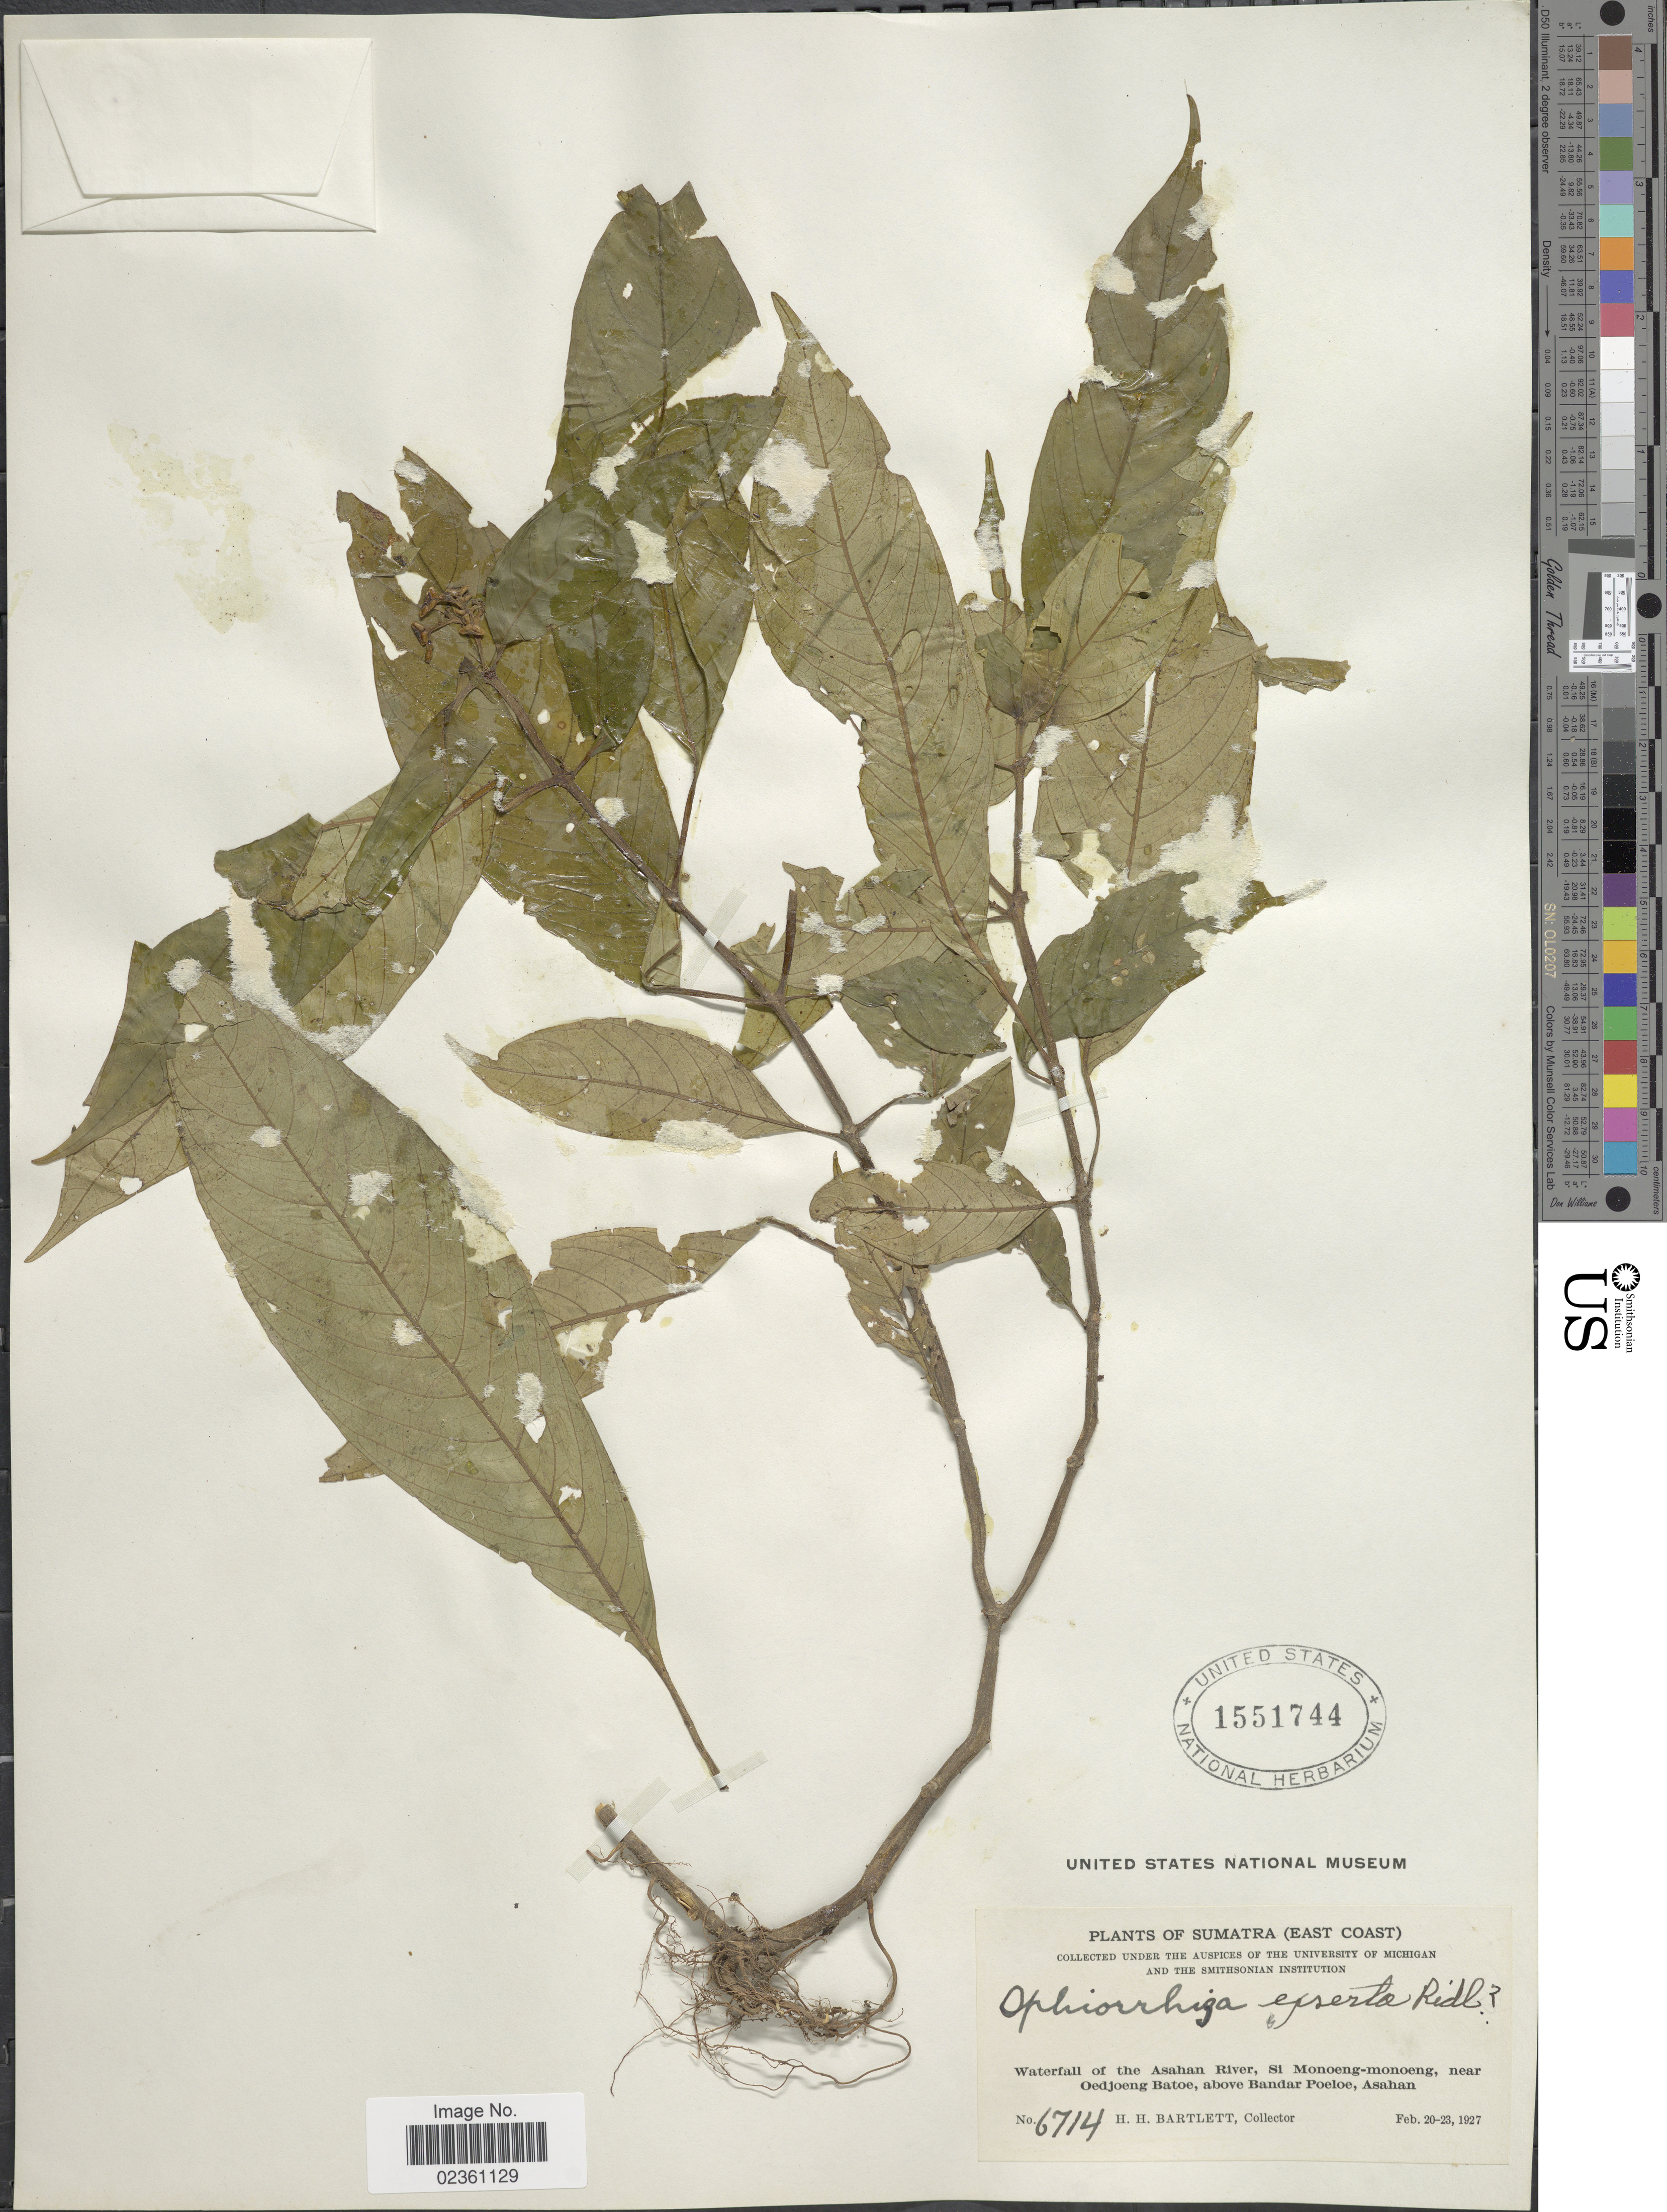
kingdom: Plantae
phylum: Tracheophyta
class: Magnoliopsida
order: Gentianales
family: Rubiaceae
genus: Ophiorrhiza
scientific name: Ophiorrhiza exserta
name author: Ridl.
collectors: H. H. Bartlett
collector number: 6714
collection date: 1927-02-20/1927-02-23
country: Indonesia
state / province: Sumatra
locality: (East Coast) Waterfall of the Asahan River, Si Monoeng-monoeng, near Oedjoeng Batoe, above Bandar Poeloe, Asahan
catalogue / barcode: US 1551744